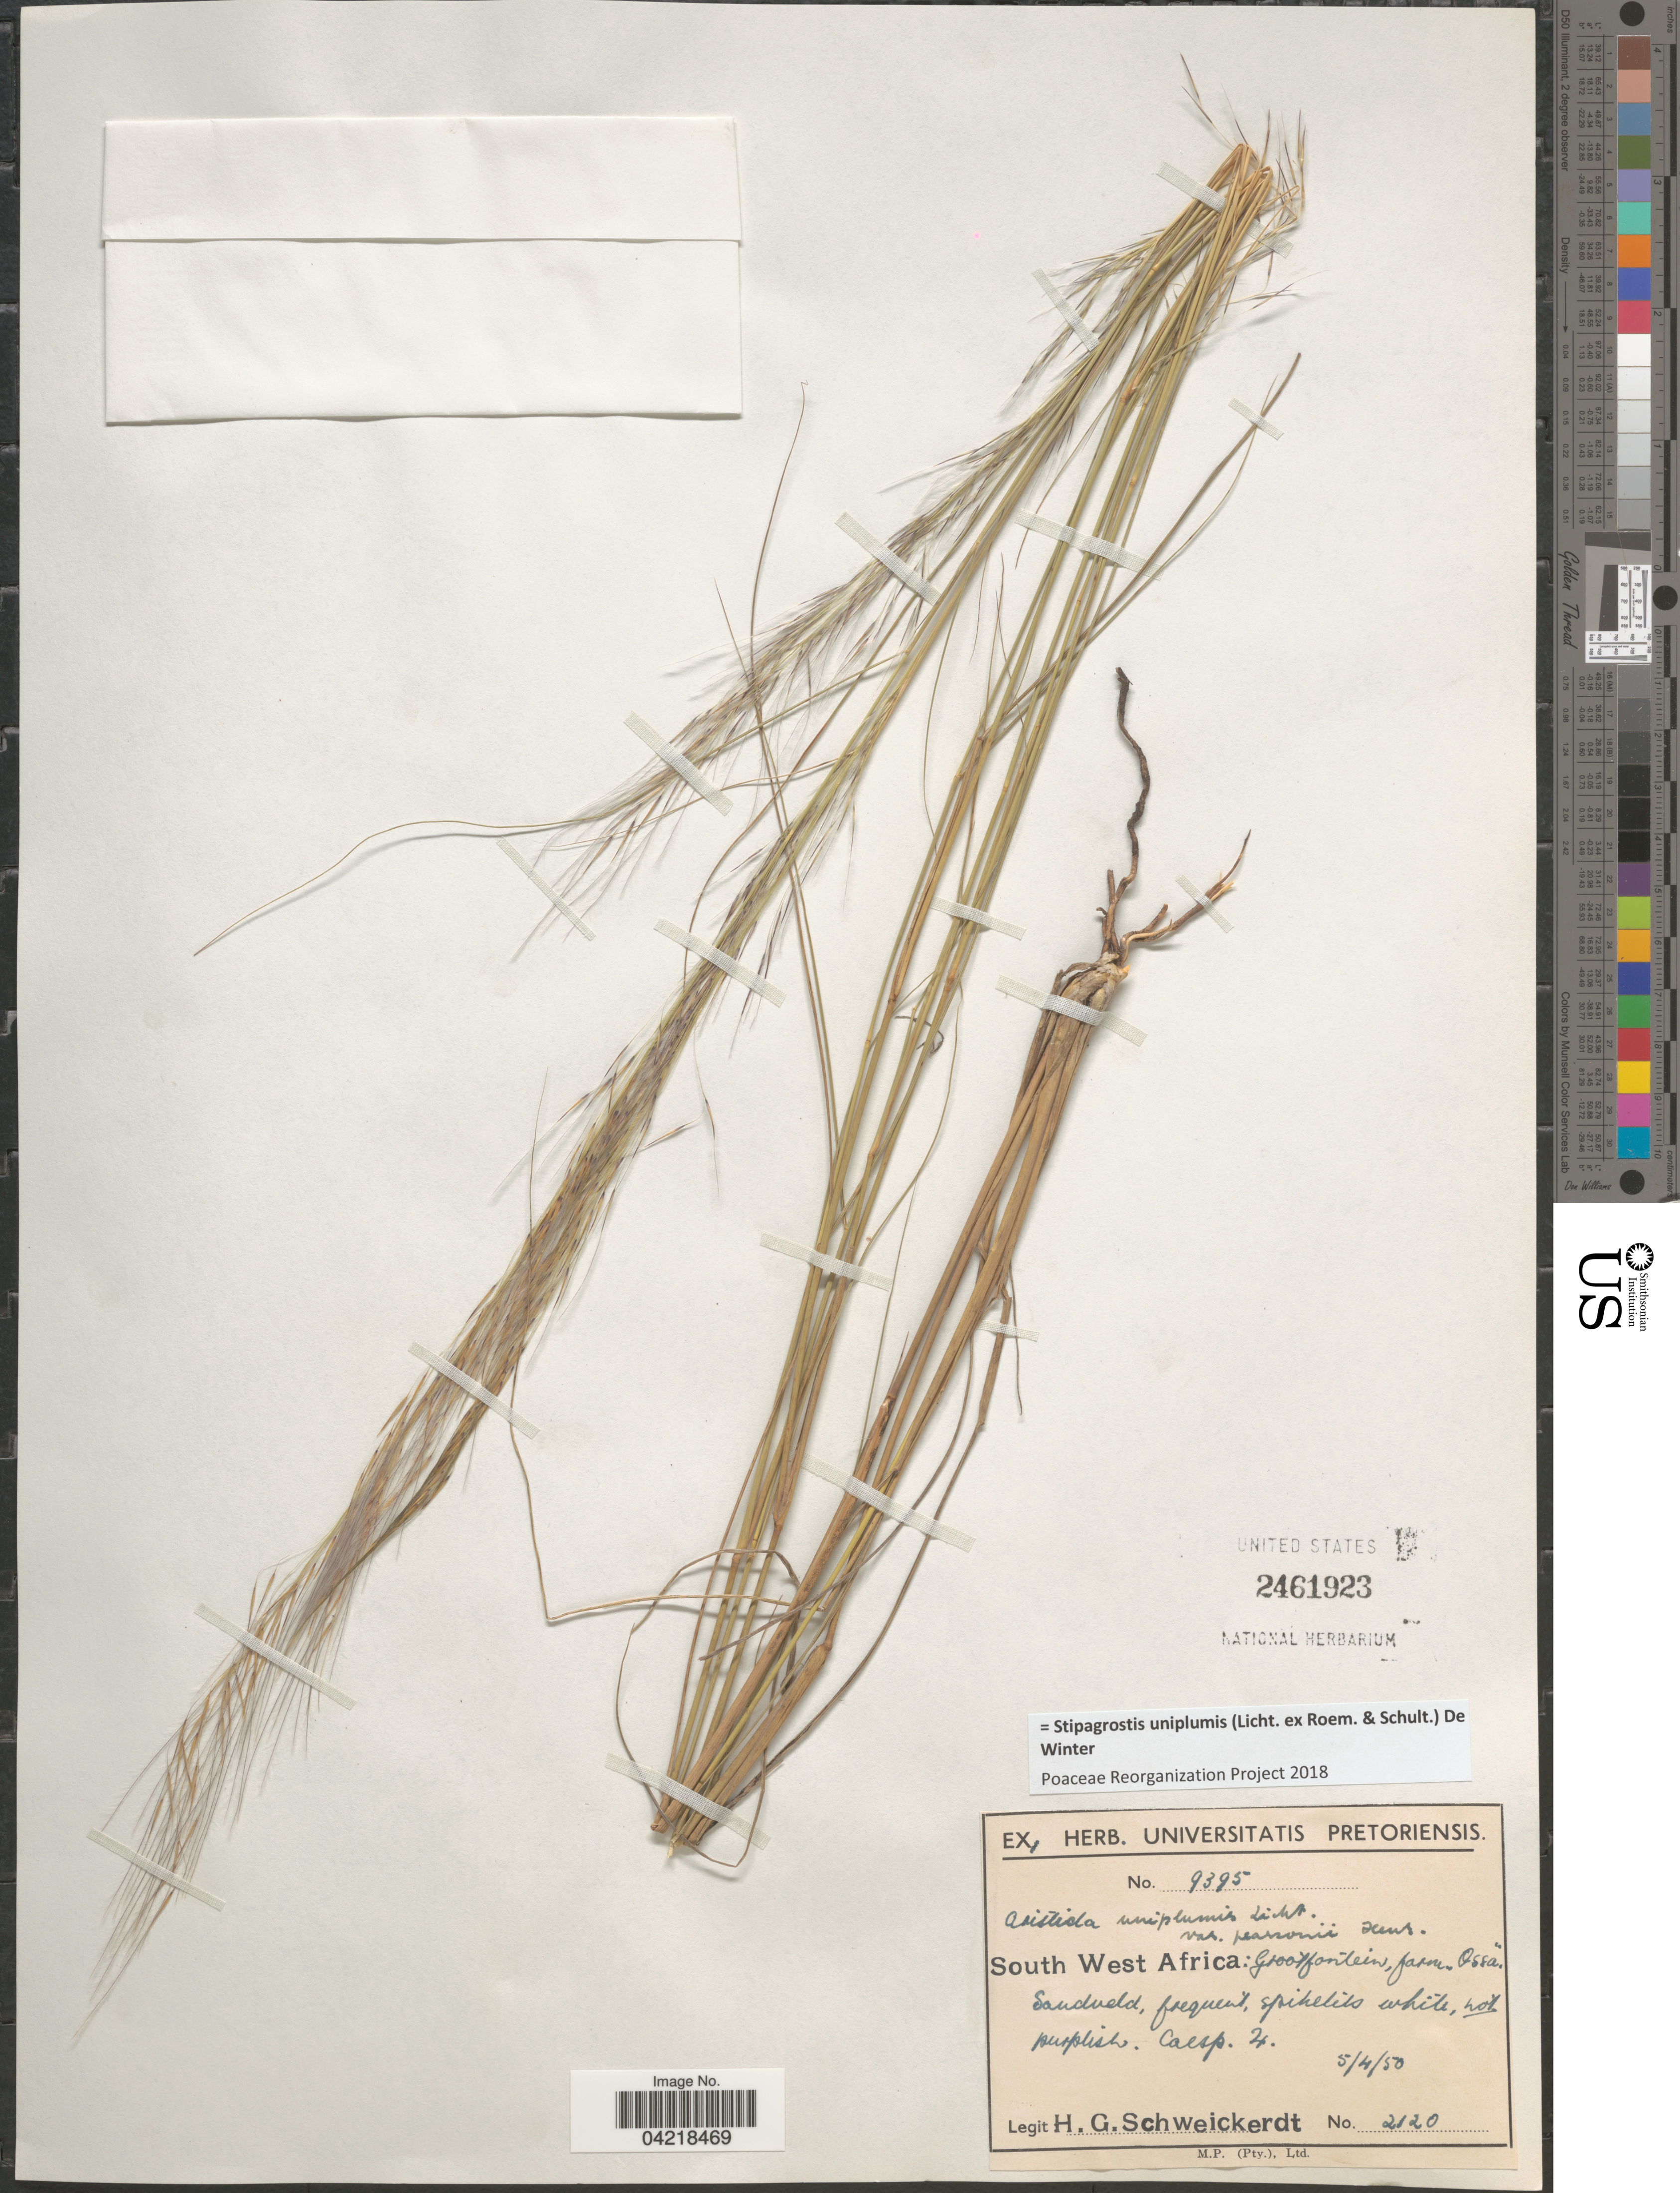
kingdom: Plantae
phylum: Tracheophyta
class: Liliopsida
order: Poales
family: Poaceae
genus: Stipagrostis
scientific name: Stipagrostis uniplumis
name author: (Licht.) De Winter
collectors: H. Schweichkerdt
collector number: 2120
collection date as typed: Transcribed d/m/y: 5/4/50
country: Namibia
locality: South West Africa: Grootfontein, farm. Ossä.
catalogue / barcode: US 2461923